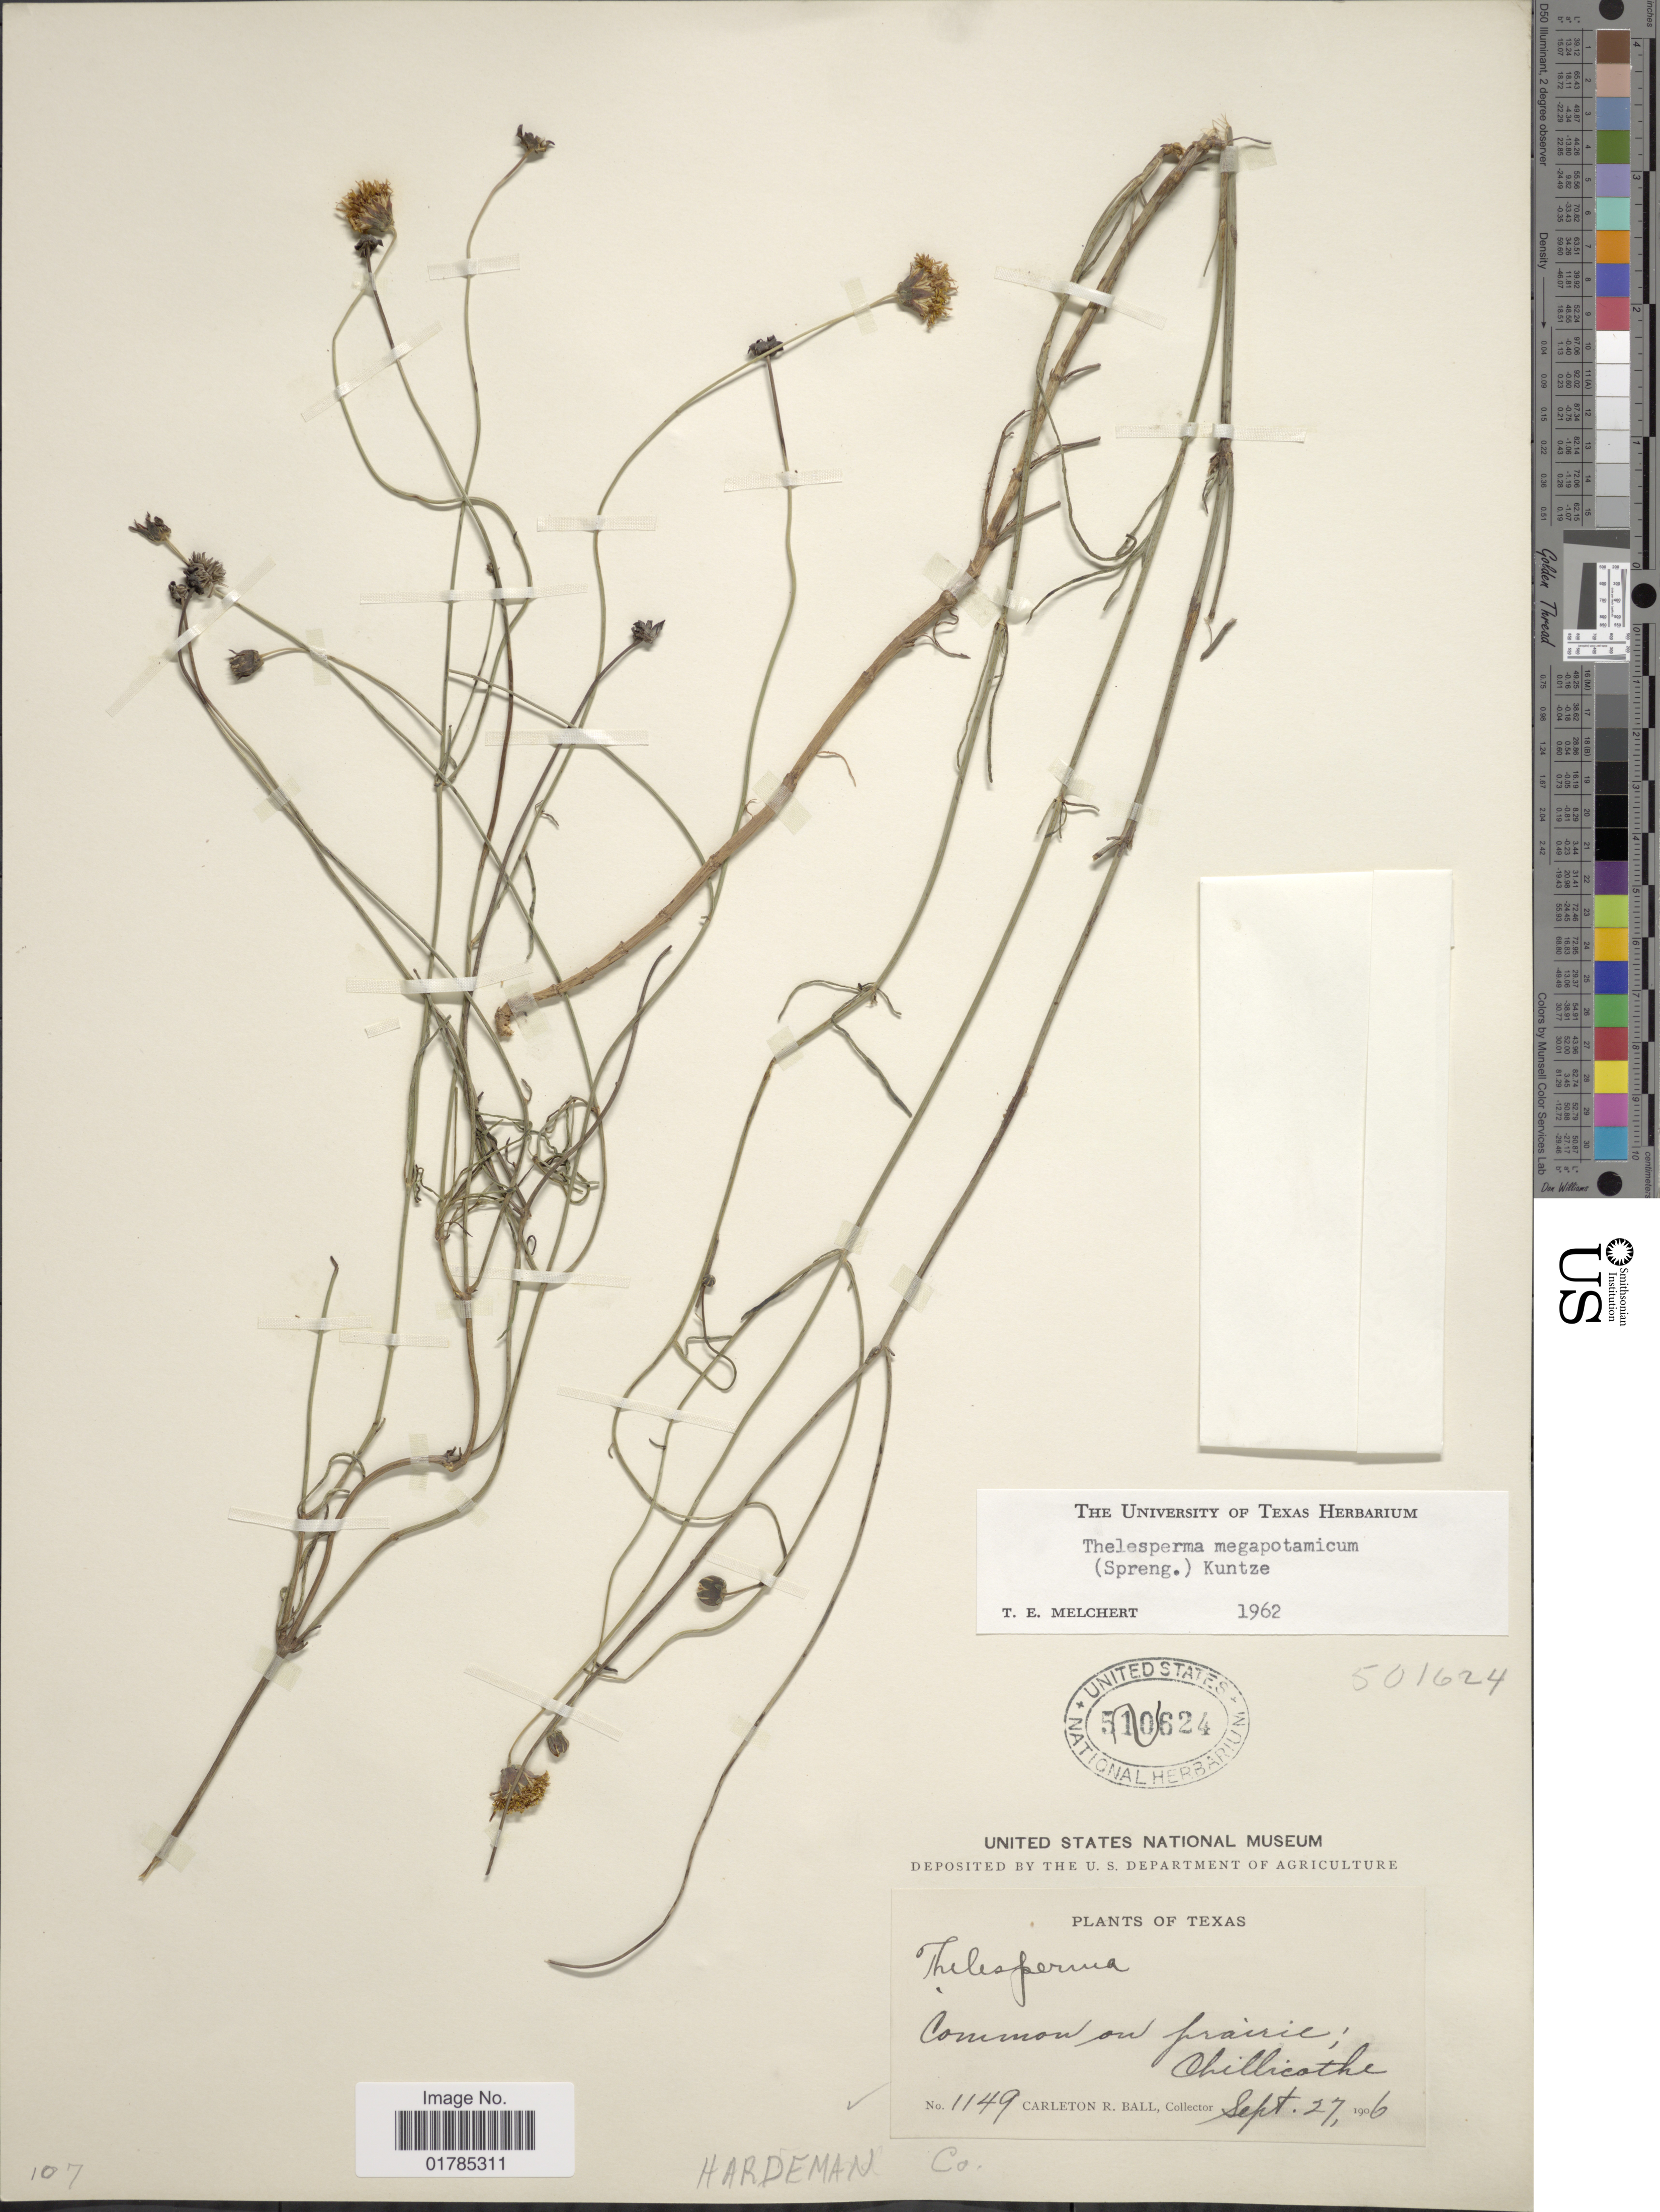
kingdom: Plantae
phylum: Tracheophyta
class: Magnoliopsida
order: Asterales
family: Asteraceae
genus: Thelesperma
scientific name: Thelesperma megapotamicum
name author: (Spreng.) Herter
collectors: C. R. Ball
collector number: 1149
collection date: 1906-09-27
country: United States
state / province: Texas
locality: Chillicothe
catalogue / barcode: US 501624